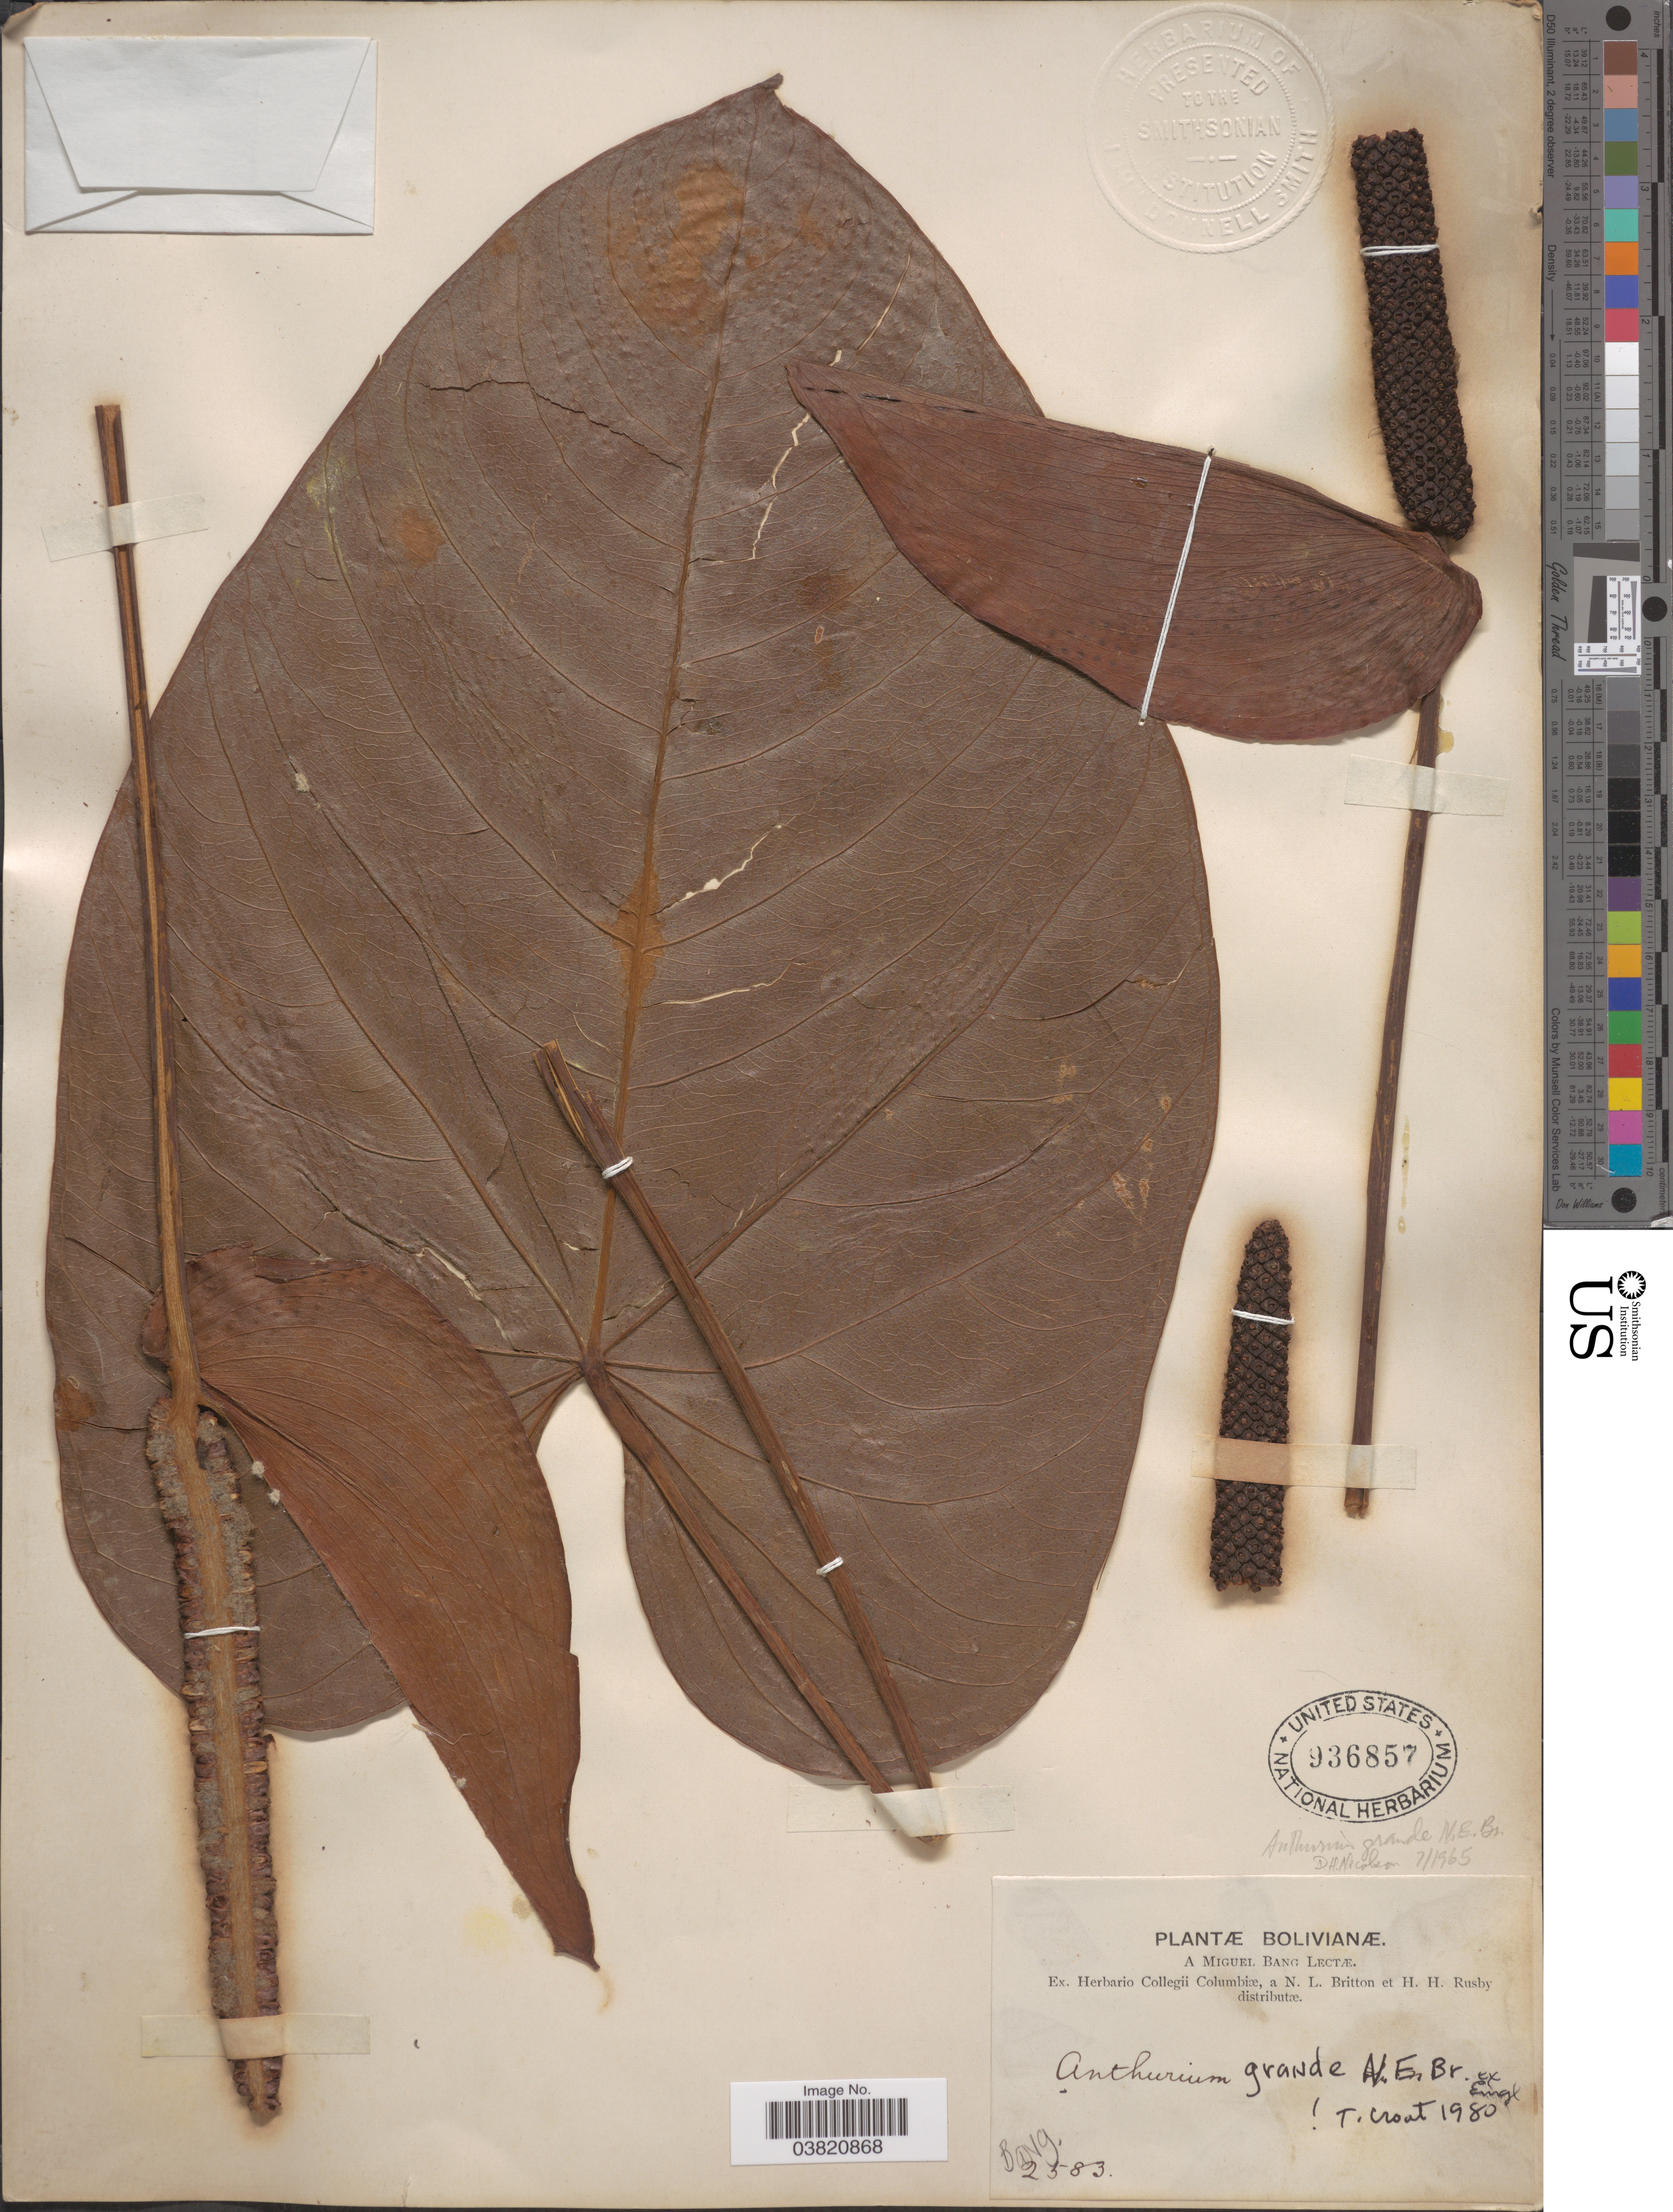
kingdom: Plantae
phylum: Tracheophyta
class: Liliopsida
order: Alismatales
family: Araceae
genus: Anthurium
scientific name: Anthurium grande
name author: N.E. Br. ex Engl.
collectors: M. Bang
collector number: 2583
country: Bolivia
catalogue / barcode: US 936857